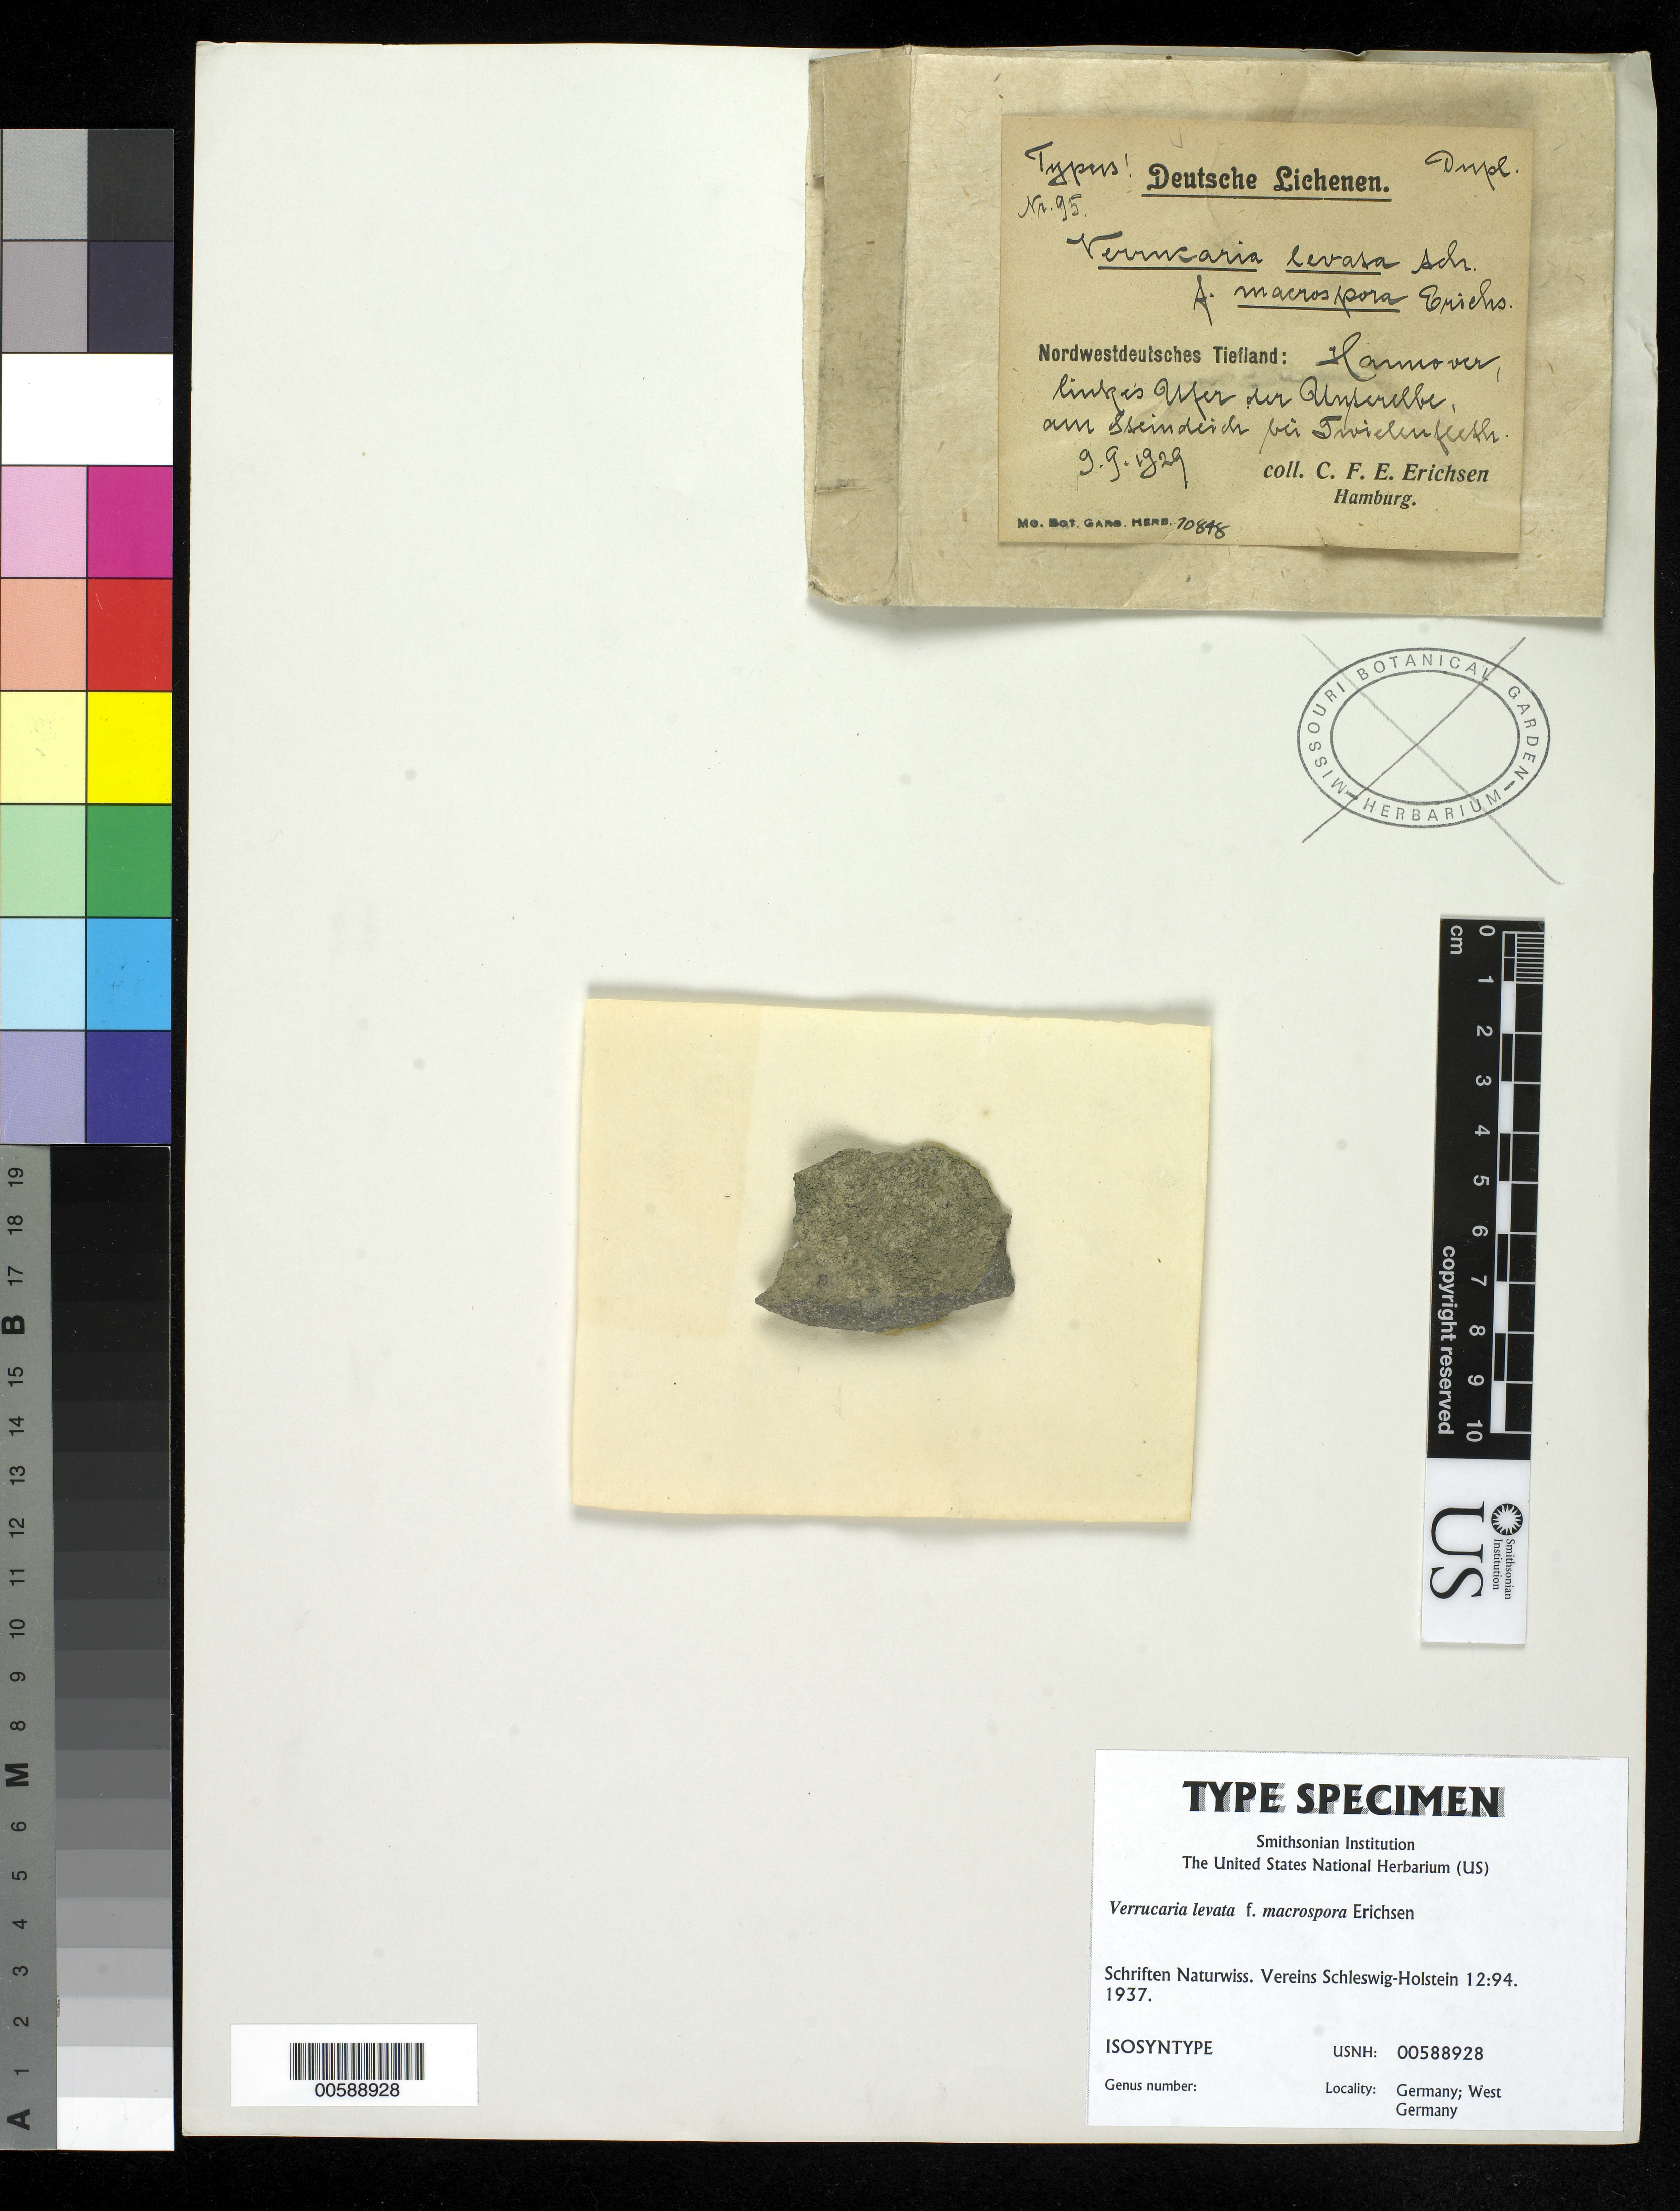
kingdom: Fungi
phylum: Ascomycota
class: Eurotiomycetes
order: Verrucariales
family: Verrucariaceae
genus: Verrucaria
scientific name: Verrucaria levata f. macrospora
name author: Erichsen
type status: Isosyntype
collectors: C. F. E. Erichsen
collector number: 95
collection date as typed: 09 Sep 1929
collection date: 1929-09-09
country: Germany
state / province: Niedersachsen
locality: Hannover, ufer der Umperelbe (Unterelbe?), am steindeich bei Twielenfleth. [Hanover, bank of the Umperelbe (Unterelbe?), at the stone dyke near Twielenfleth.]